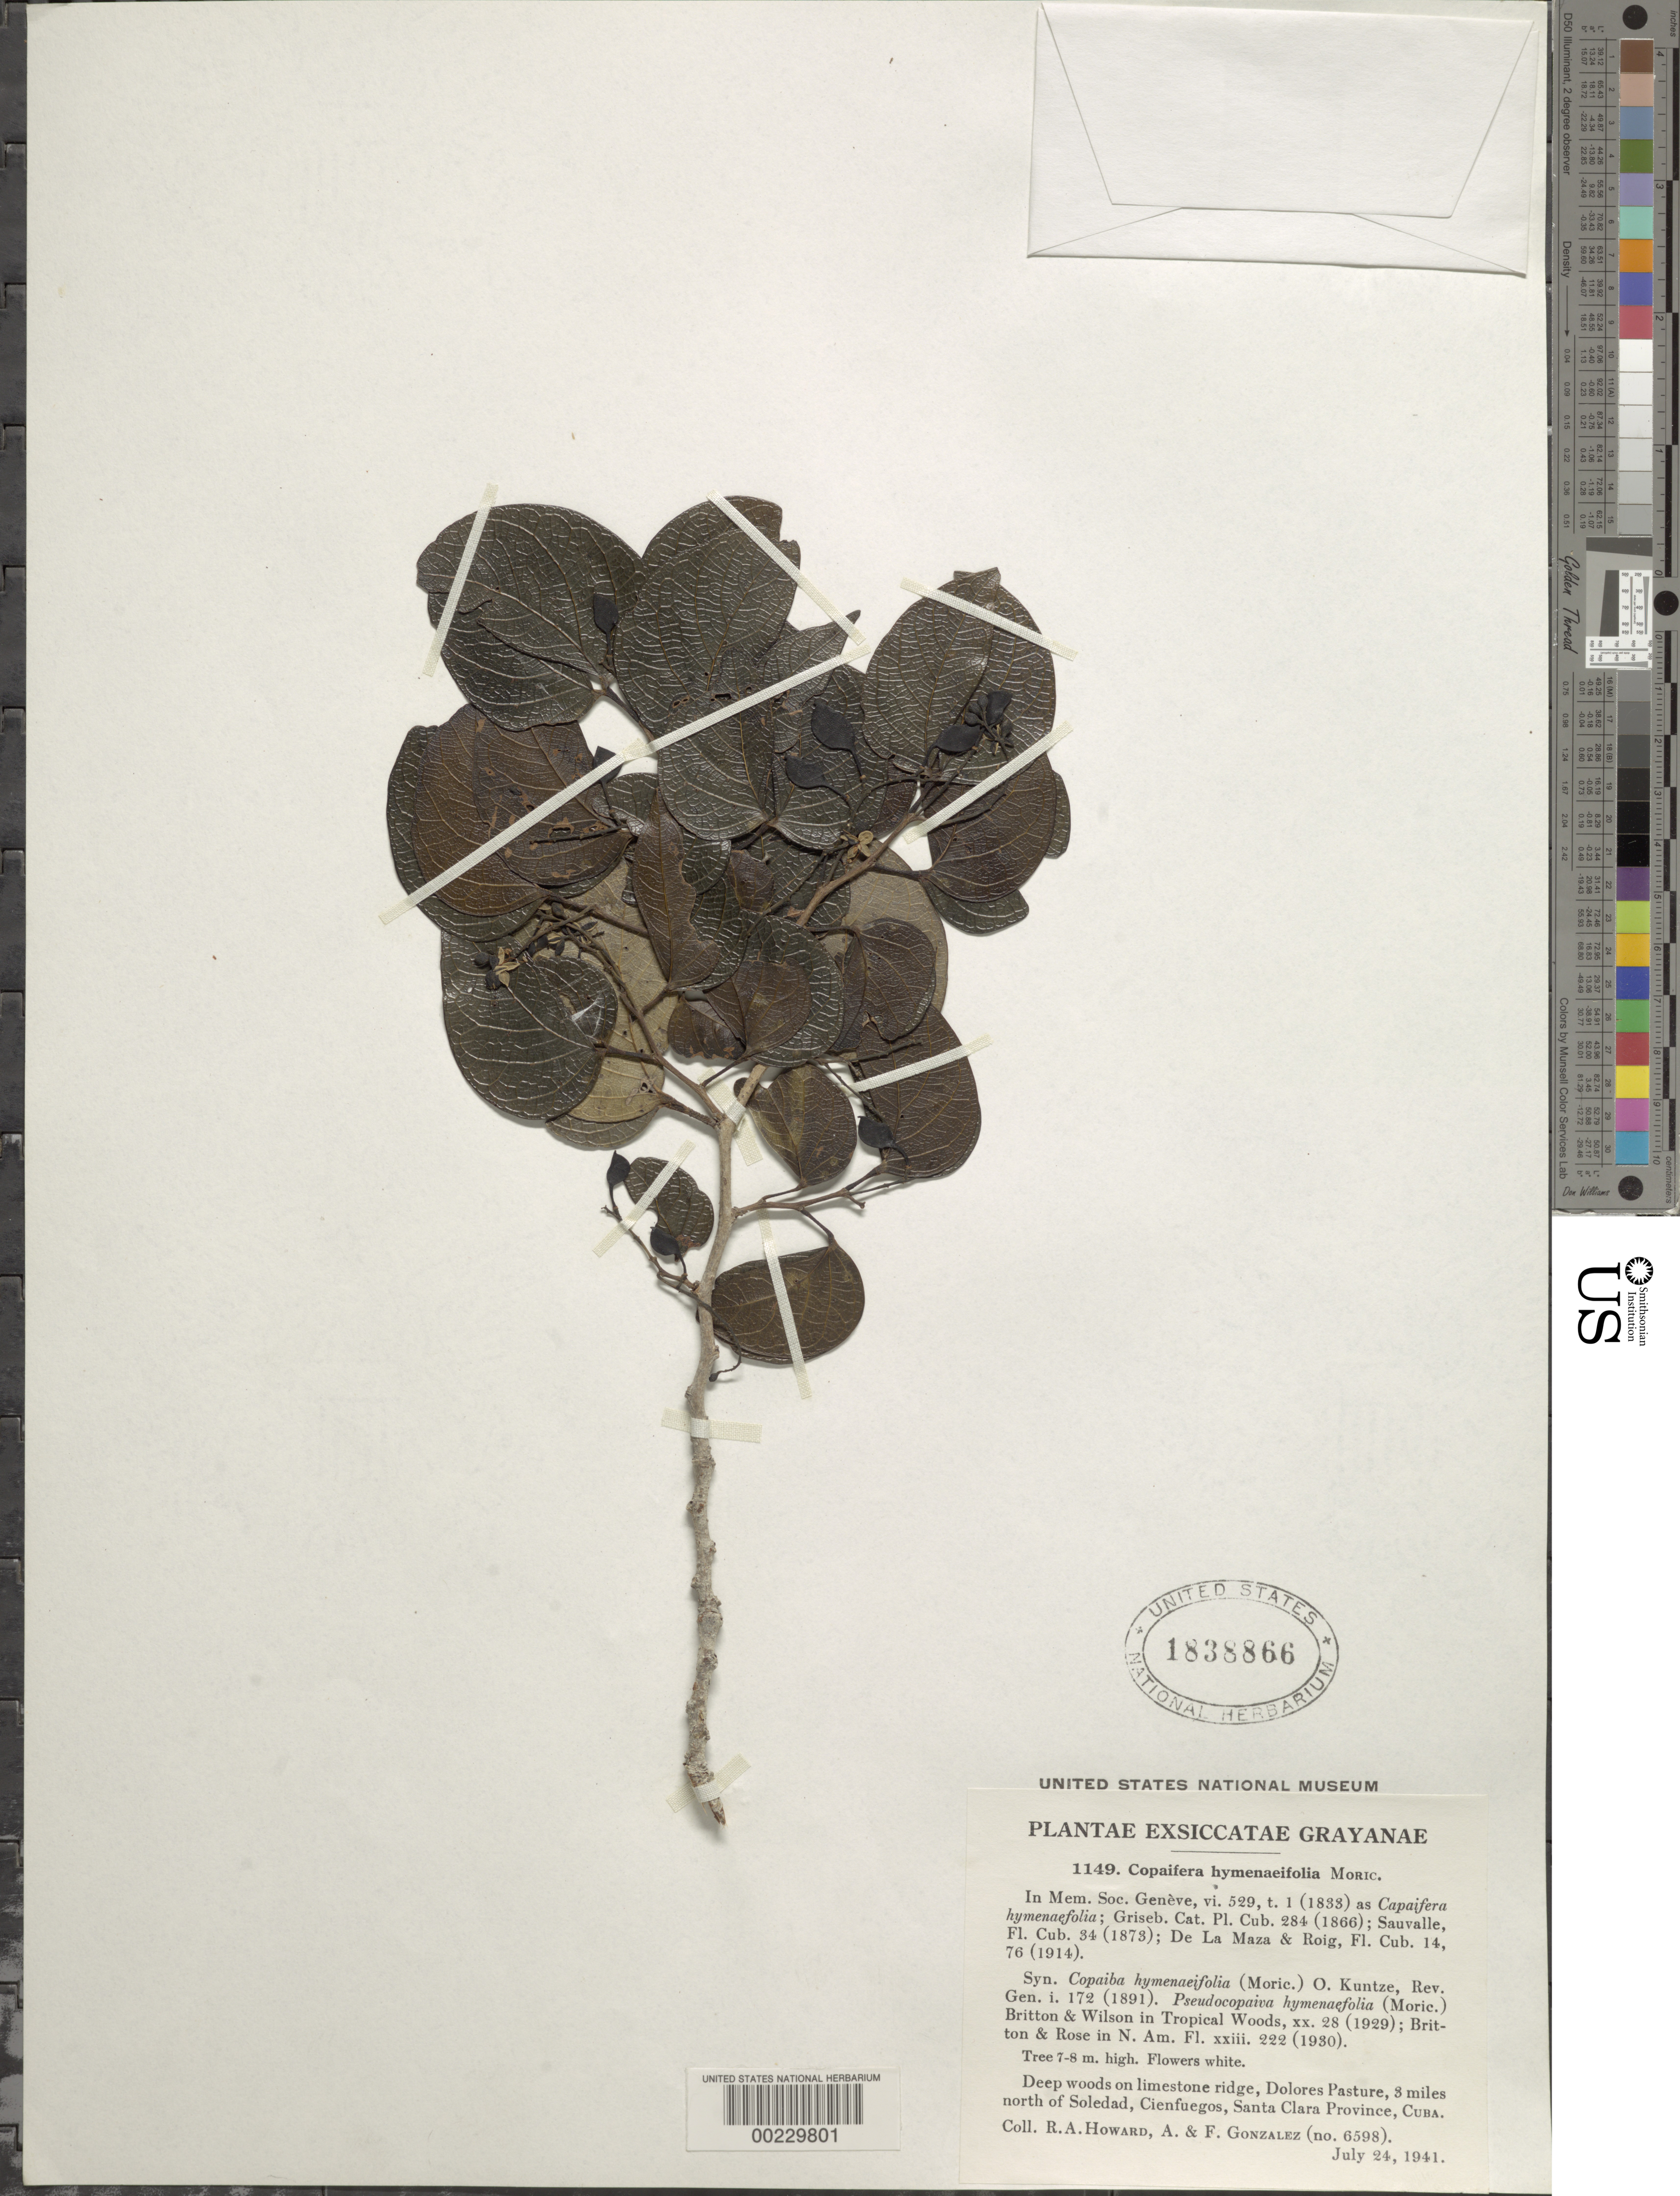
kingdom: Plantae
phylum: Tracheophyta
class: Magnoliopsida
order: Fabales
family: Fabaceae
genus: Copaifera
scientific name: Copaifera hymenaeifolia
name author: Moric.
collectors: R. A. Howard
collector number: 1149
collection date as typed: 24 Jul 1941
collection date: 1941-07-24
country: Cuba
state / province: Las Villas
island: Greater Antilles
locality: Dolores pasture, 3 mi n of soledad, cienfuegos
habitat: Deep woods on limestone ridge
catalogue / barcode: US 1838866